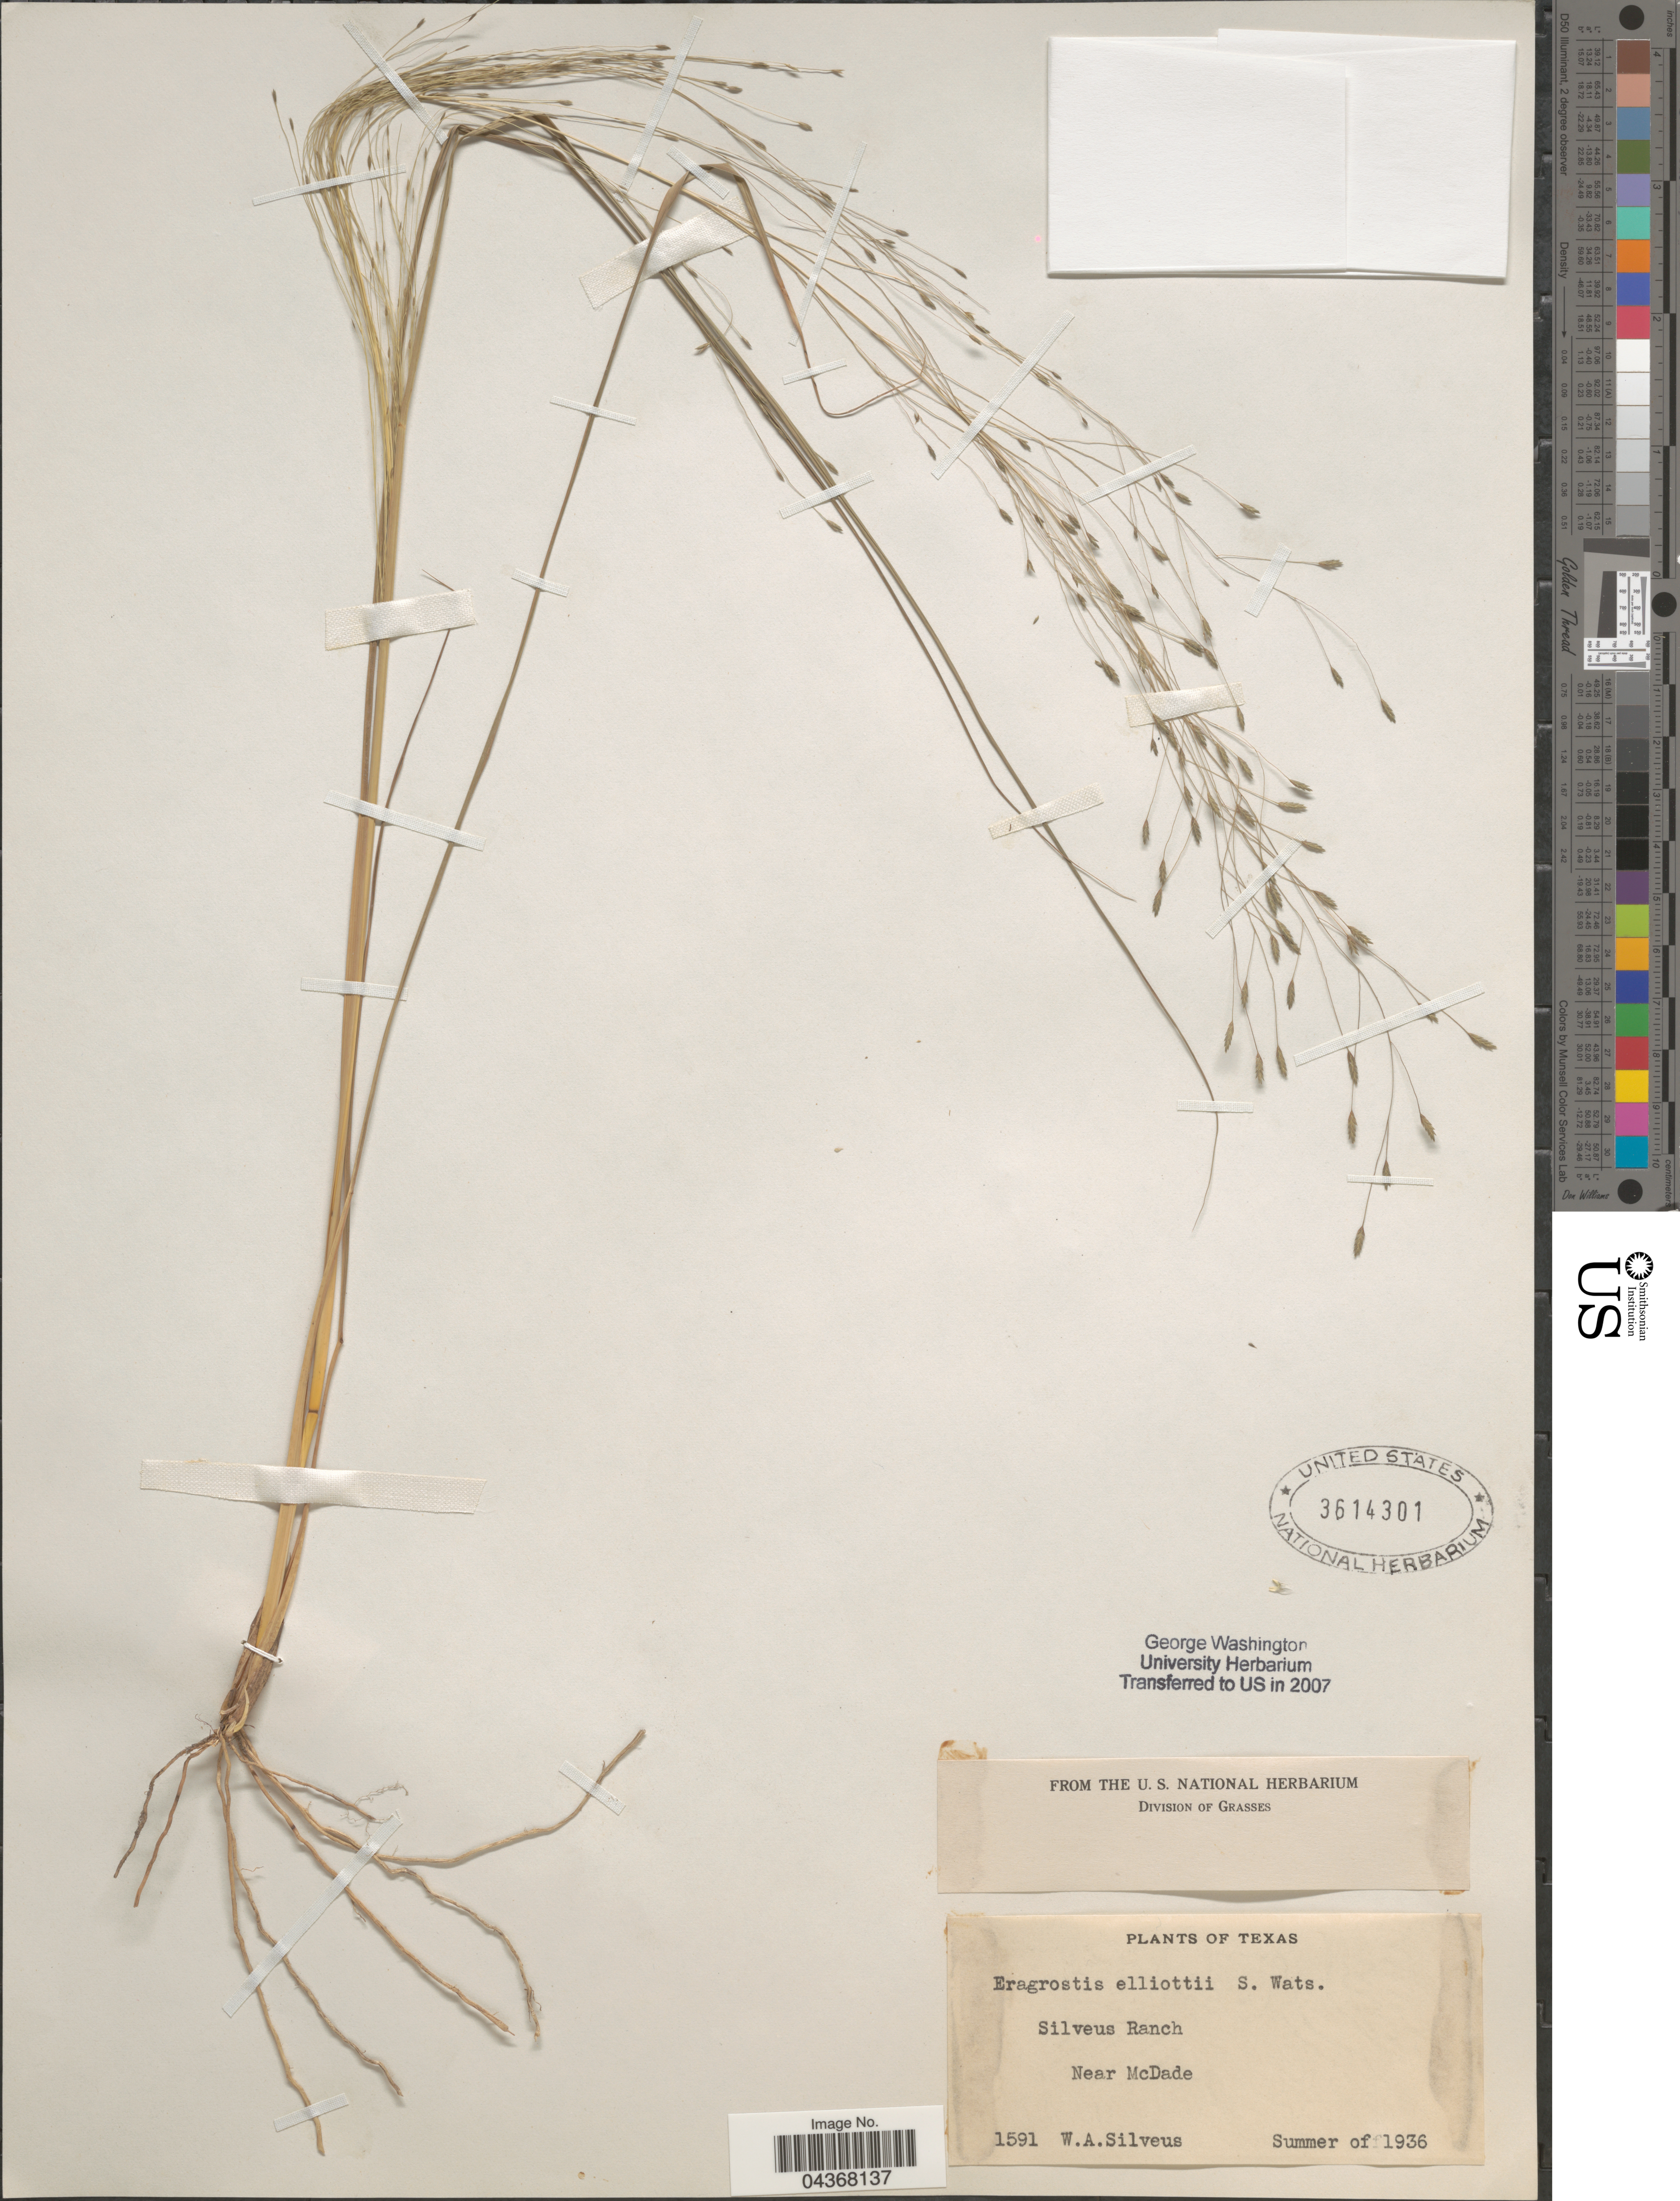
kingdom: Plantae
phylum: Tracheophyta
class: Liliopsida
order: Poales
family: Poaceae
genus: Eragrostis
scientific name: Eragrostis elliottii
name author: S. Watson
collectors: W. Silveus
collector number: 1591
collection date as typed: Summer of 1936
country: United States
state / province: Texas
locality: Silveus Ranch. Near McDade.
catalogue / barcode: US 3614301